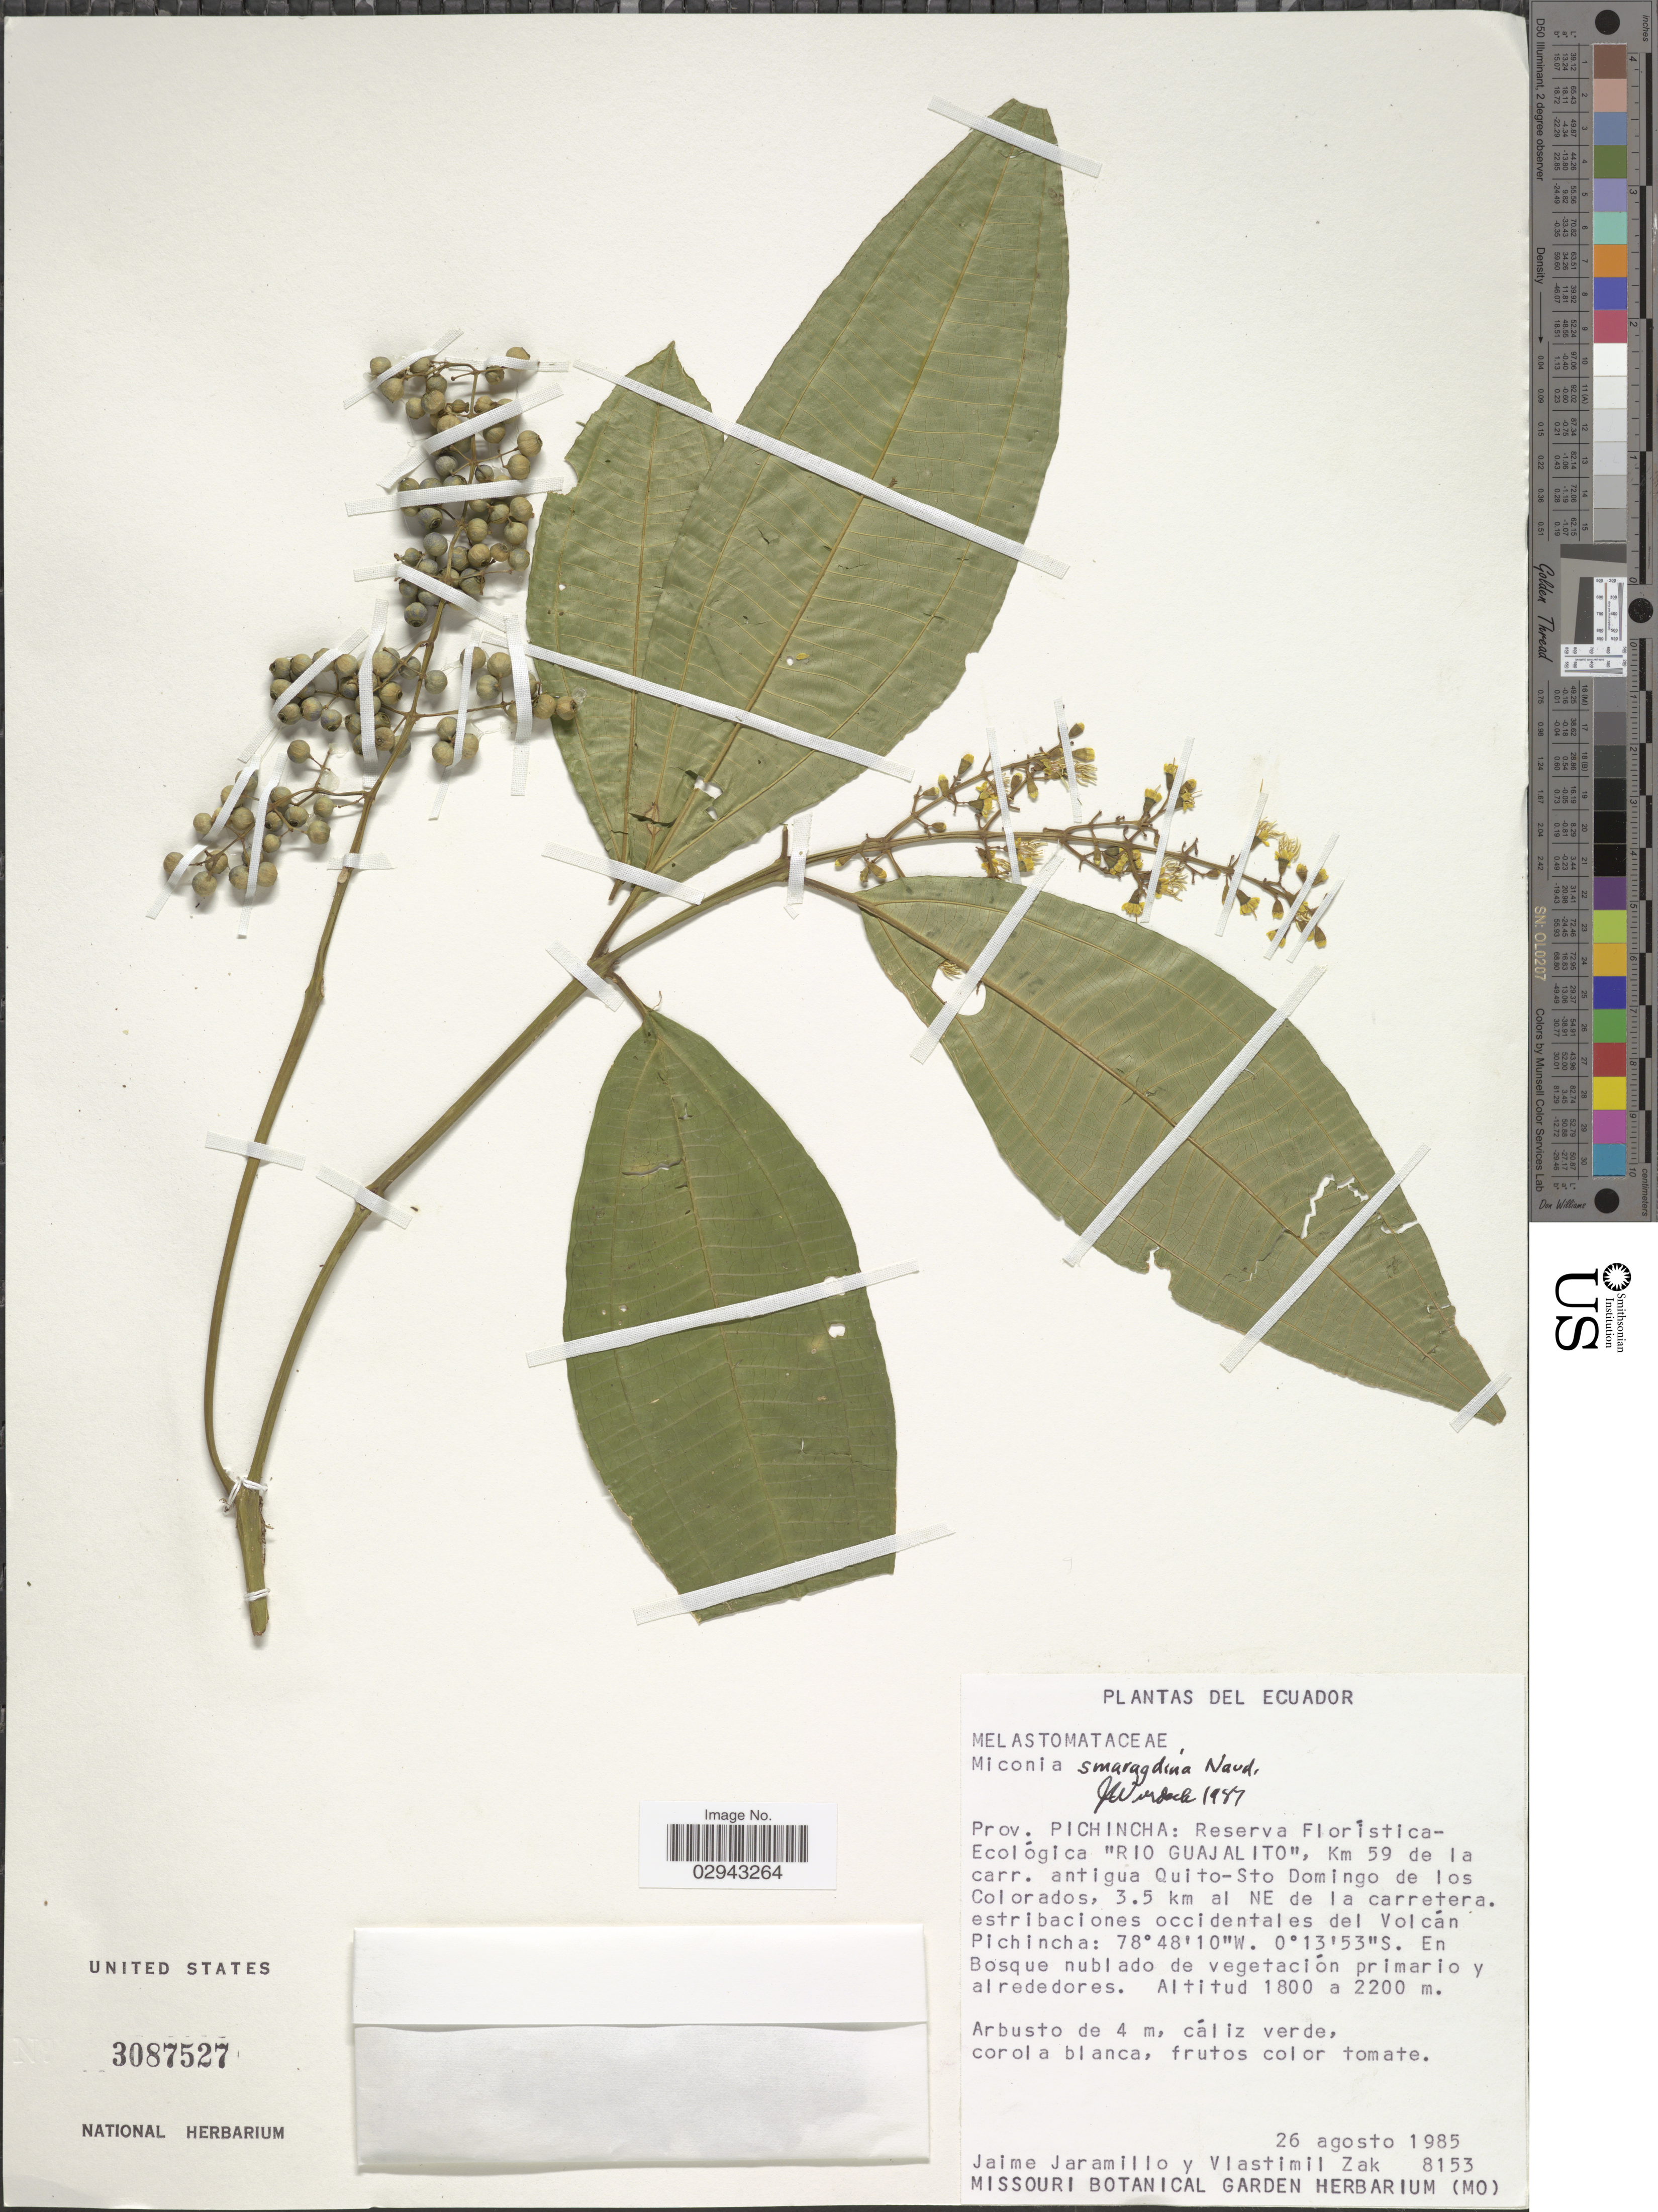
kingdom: Plantae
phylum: Tracheophyta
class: Magnoliopsida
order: Myrtales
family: Melastomataceae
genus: Miconia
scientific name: Miconia smaragdina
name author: Naudin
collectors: J. Jaramillo & V. Zak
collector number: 8153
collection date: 1985-08-26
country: Ecuador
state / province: Pichincha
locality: Reserva Floristica-Ecológica "Rio Guajalito", Km 59 de la carr. antigua Quito-Sto Domingo de los Colorados, 3.5 km al NE de la carretera. estribaciones occidentales del Volcán Pichincha.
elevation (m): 1800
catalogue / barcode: US 3087527